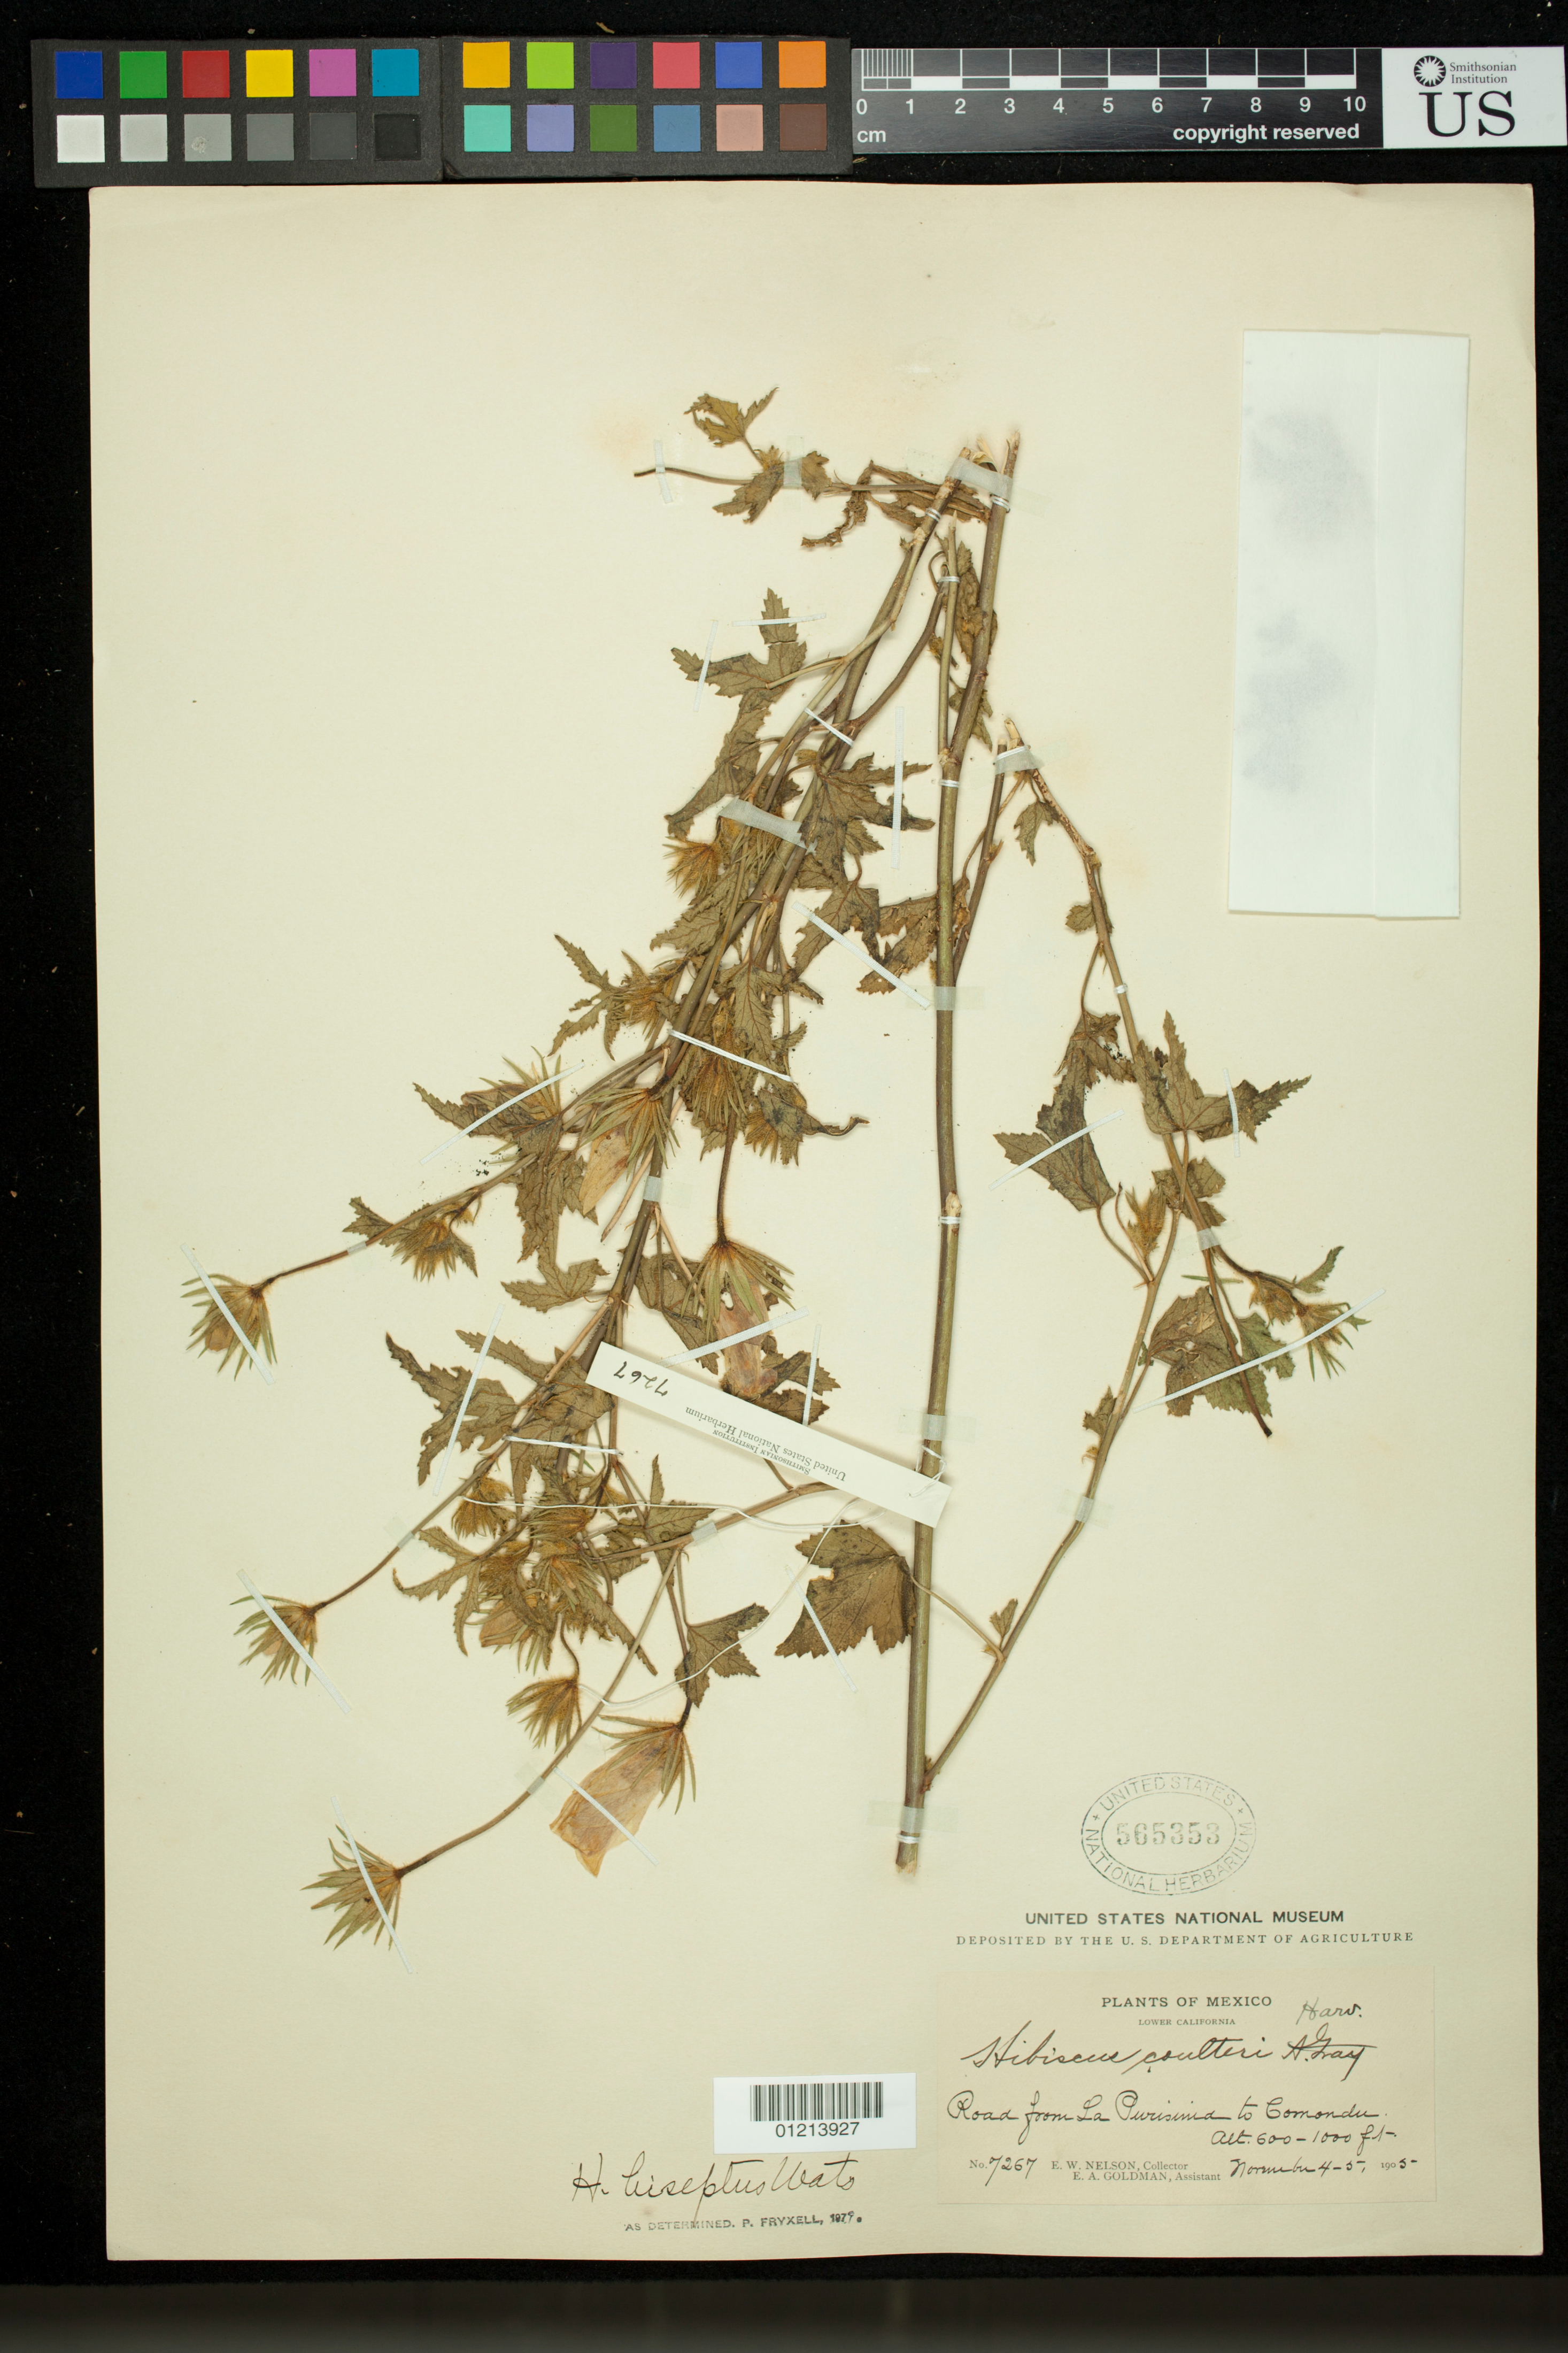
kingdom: Plantae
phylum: Tracheophyta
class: Magnoliopsida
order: Malvales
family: Malvaceae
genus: Hibiscus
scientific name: Hibiscus biseptus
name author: S. Watson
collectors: E. W. Nelson & E. A. Goldman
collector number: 7267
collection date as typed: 04 Nov 1905 to 05 Nov 1905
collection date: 1905-11-04/1905-11-05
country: Mexico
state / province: Baja California Sur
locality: Lower California: Road from La Purisima to Comondu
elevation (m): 183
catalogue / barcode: US 565353